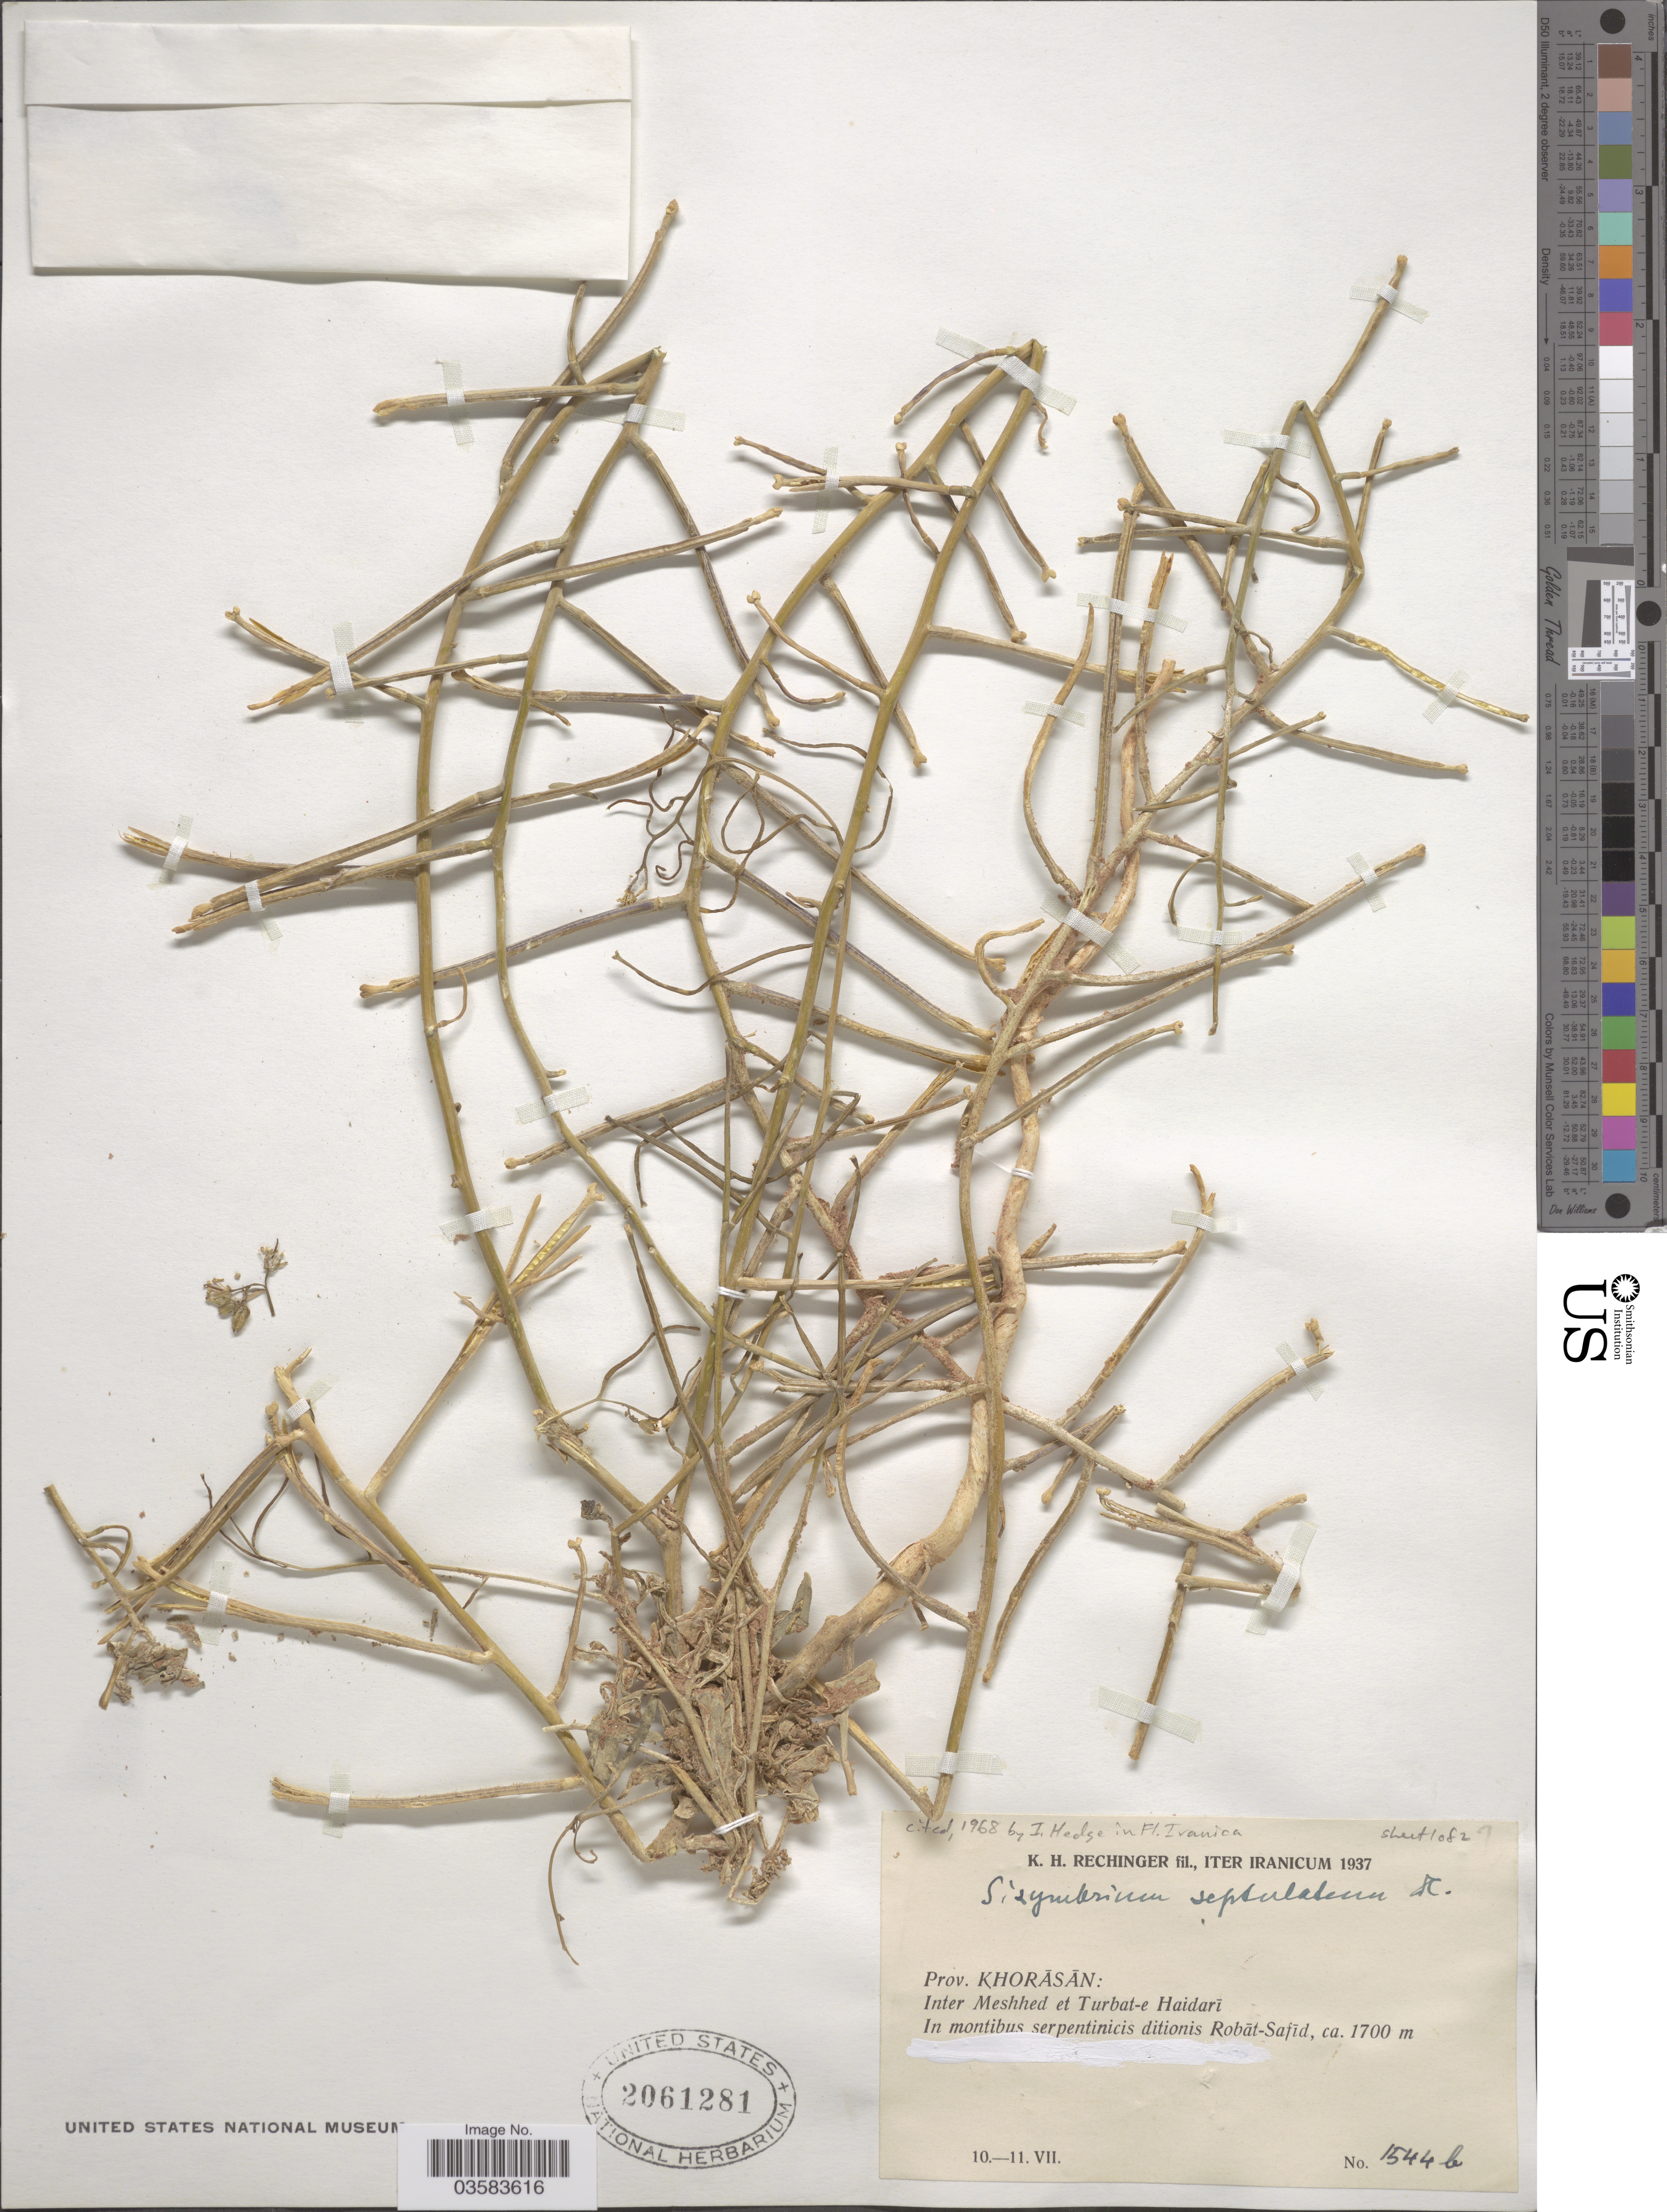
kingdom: Plantae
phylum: Tracheophyta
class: Magnoliopsida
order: Brassicales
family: Brassicaceae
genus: Sisymbrium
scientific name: Sisymbrium septulatum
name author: DC.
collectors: K. H. Rechinger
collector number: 1544b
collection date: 1937-07-10/1937-07-11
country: Iran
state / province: Khorasan [obsolete]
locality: Iter Iranicum. Inter Meshhed et Turbat-e Haidarī. In montibus serpentinicis ditionis Robāt-Safīd.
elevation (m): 1700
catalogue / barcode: US 2061281